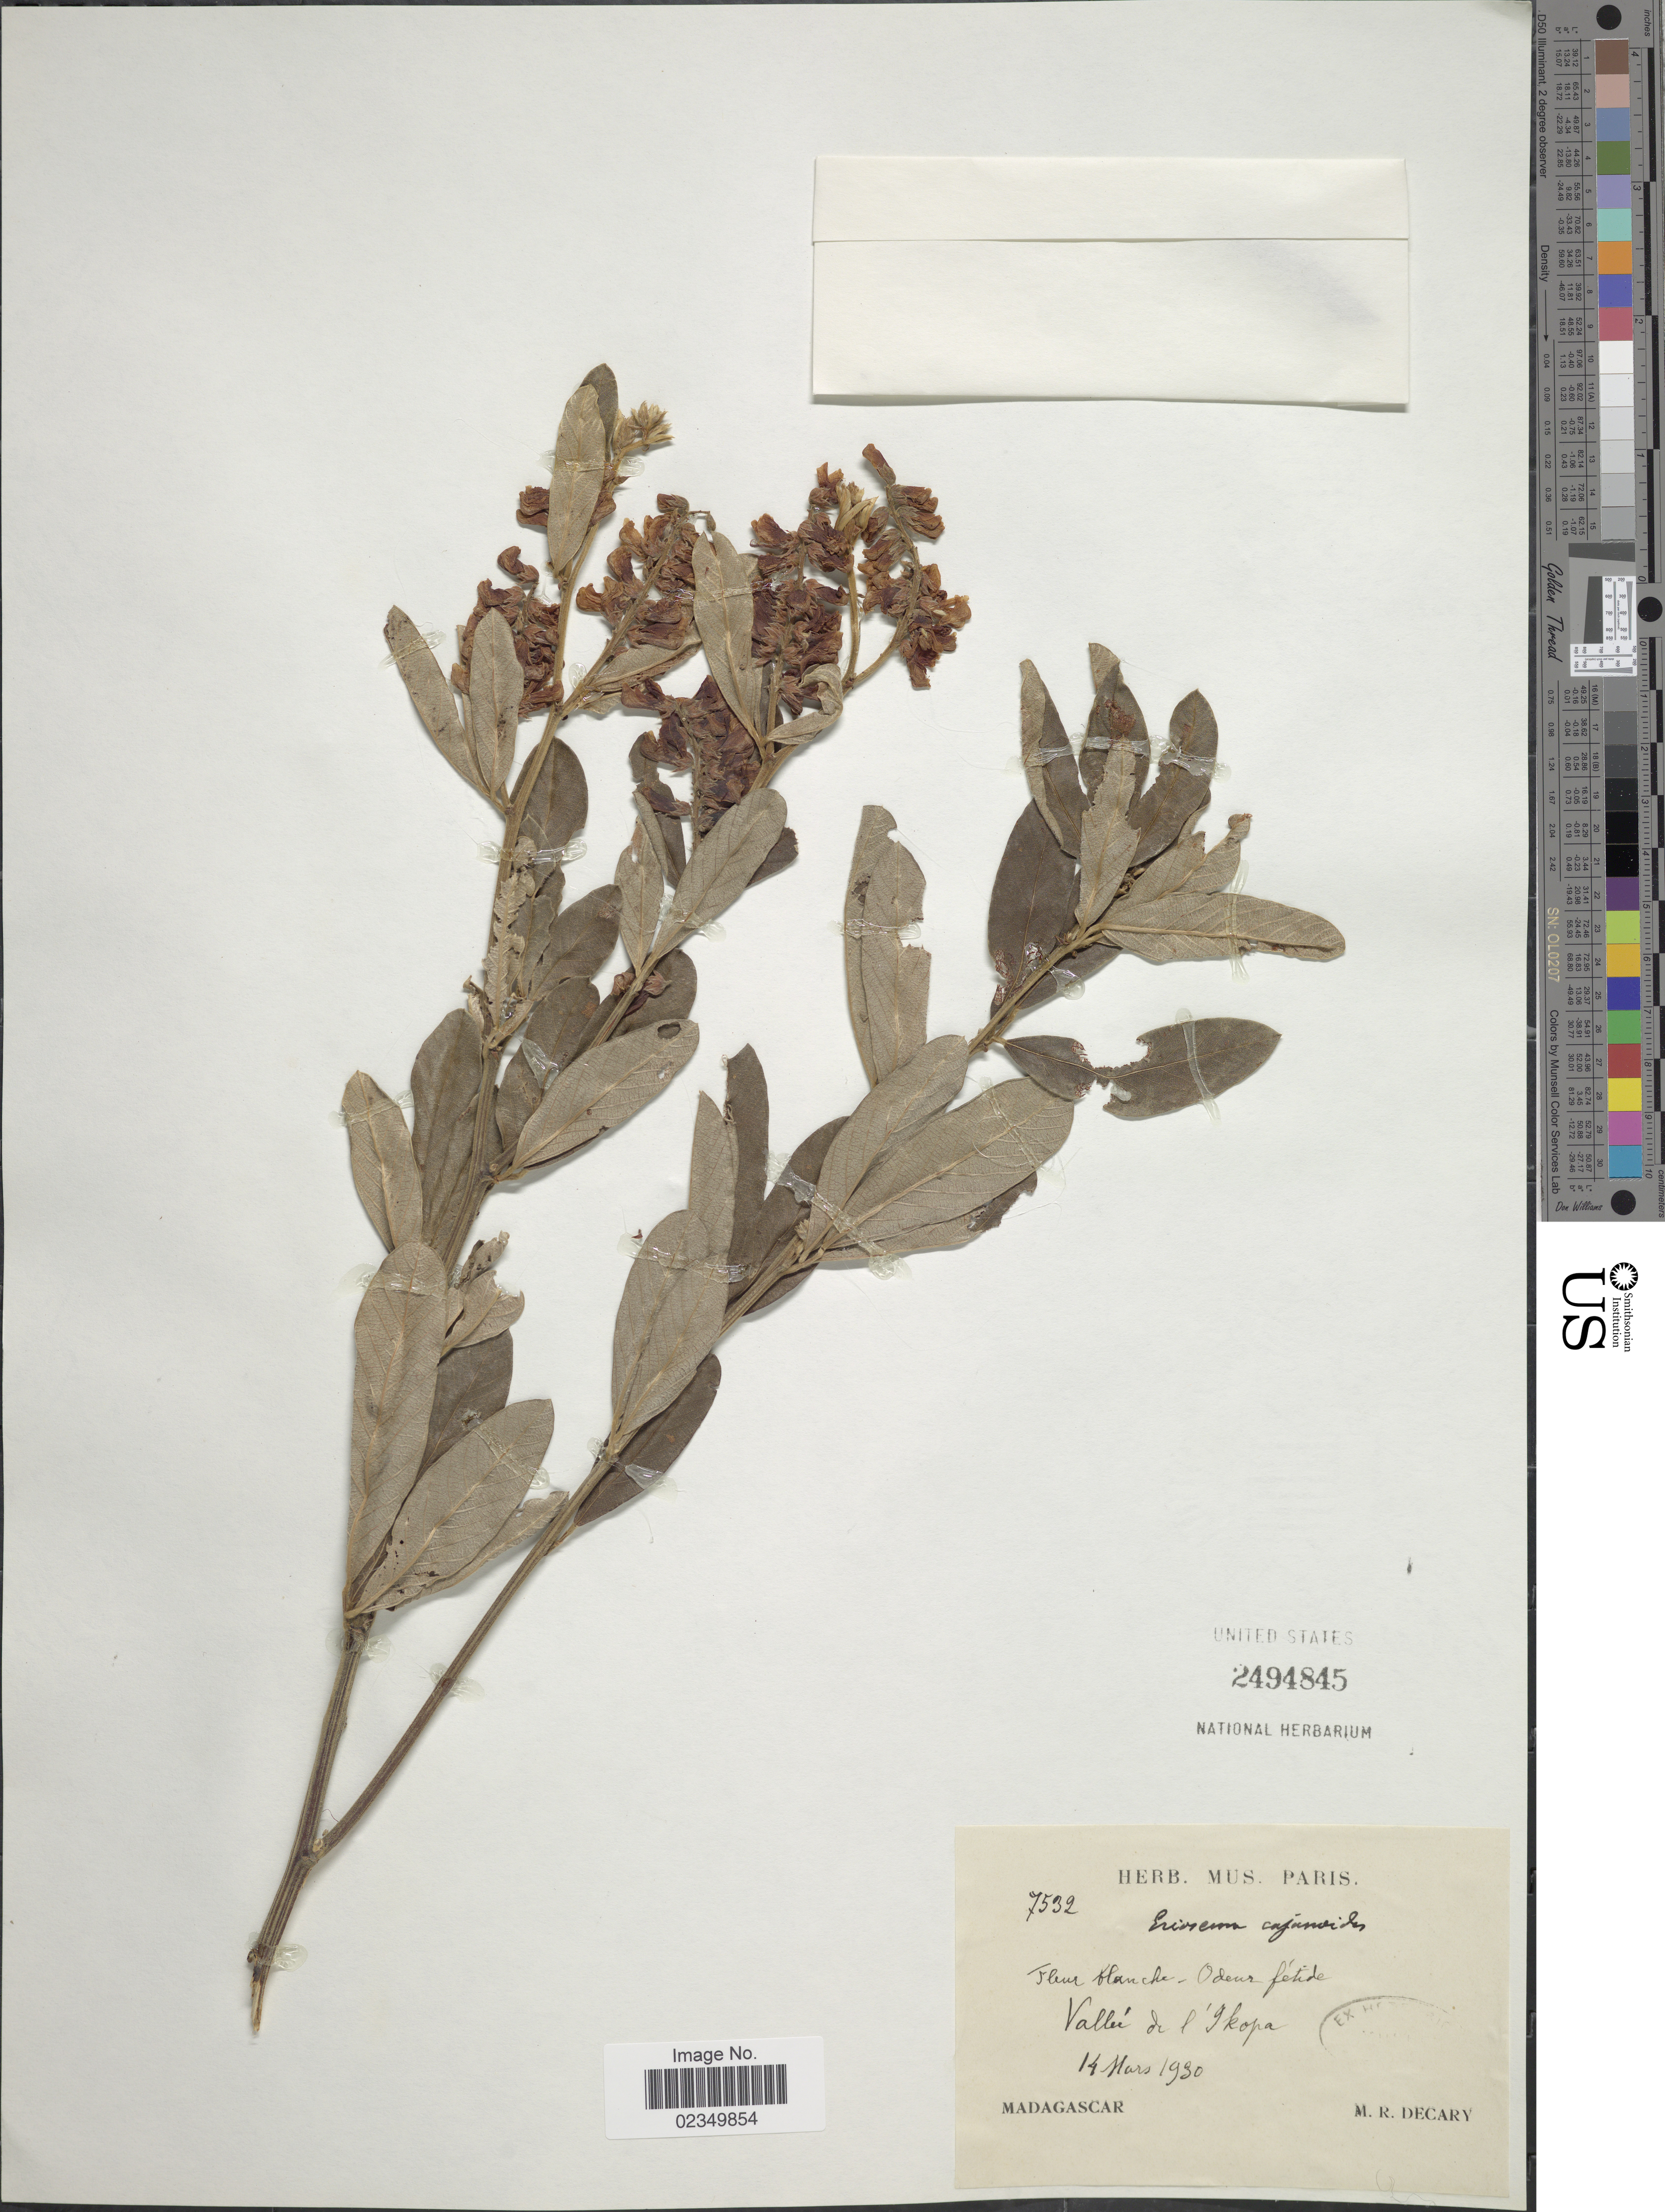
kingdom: Plantae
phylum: Tracheophyta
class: Magnoliopsida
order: Fabales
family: Fabaceae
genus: Eriosema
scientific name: Eriosema cajanoides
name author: (Guill. & Perr.) Hook. f.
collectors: R. Decary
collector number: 7532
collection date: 1930-03-14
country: Madagascar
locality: Vallée de l'Ikopa [Valley of the Ikopa]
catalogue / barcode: US 2494845